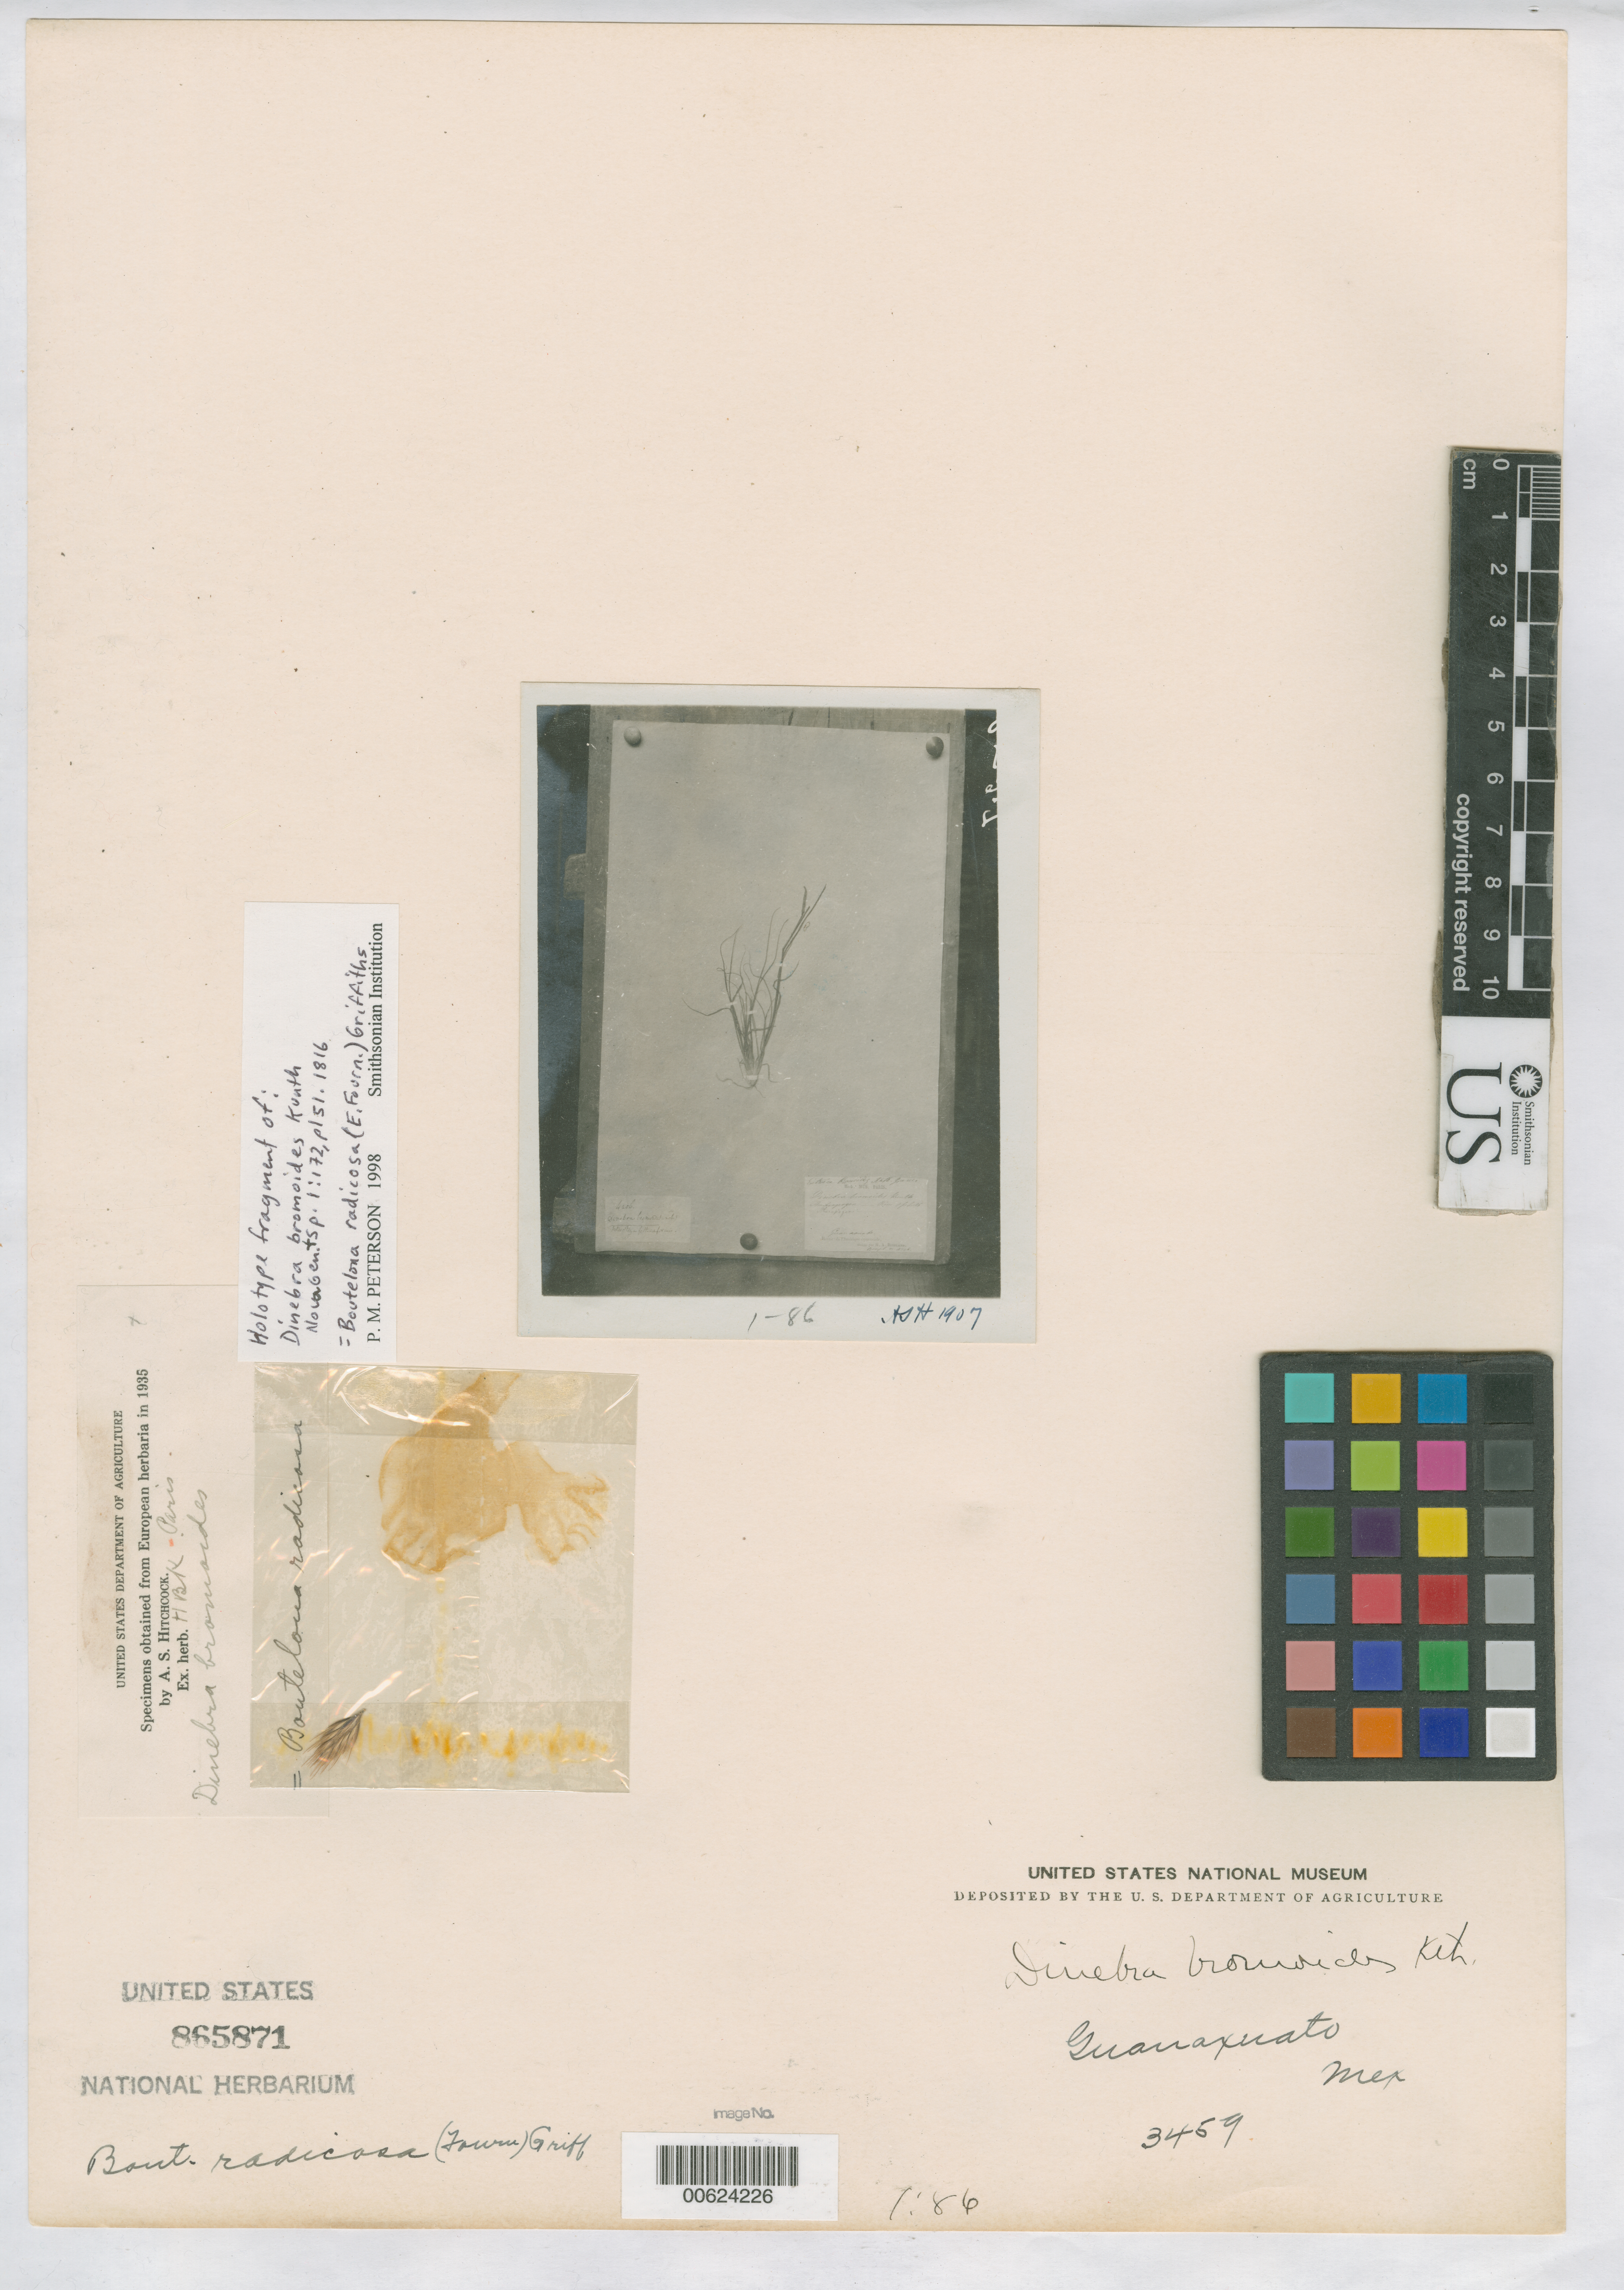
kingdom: Plantae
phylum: Tracheophyta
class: Liliopsida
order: Poales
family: Poaceae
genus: Dinebra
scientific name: Dinebra bromoides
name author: Kunth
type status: Type Collection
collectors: ex herb. H.B.K.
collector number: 420B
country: Mexico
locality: Guanaxuato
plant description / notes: Photograph and fragmentary material of (holo) type specimen ex herb. HBK (Paris).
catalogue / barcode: US 865871